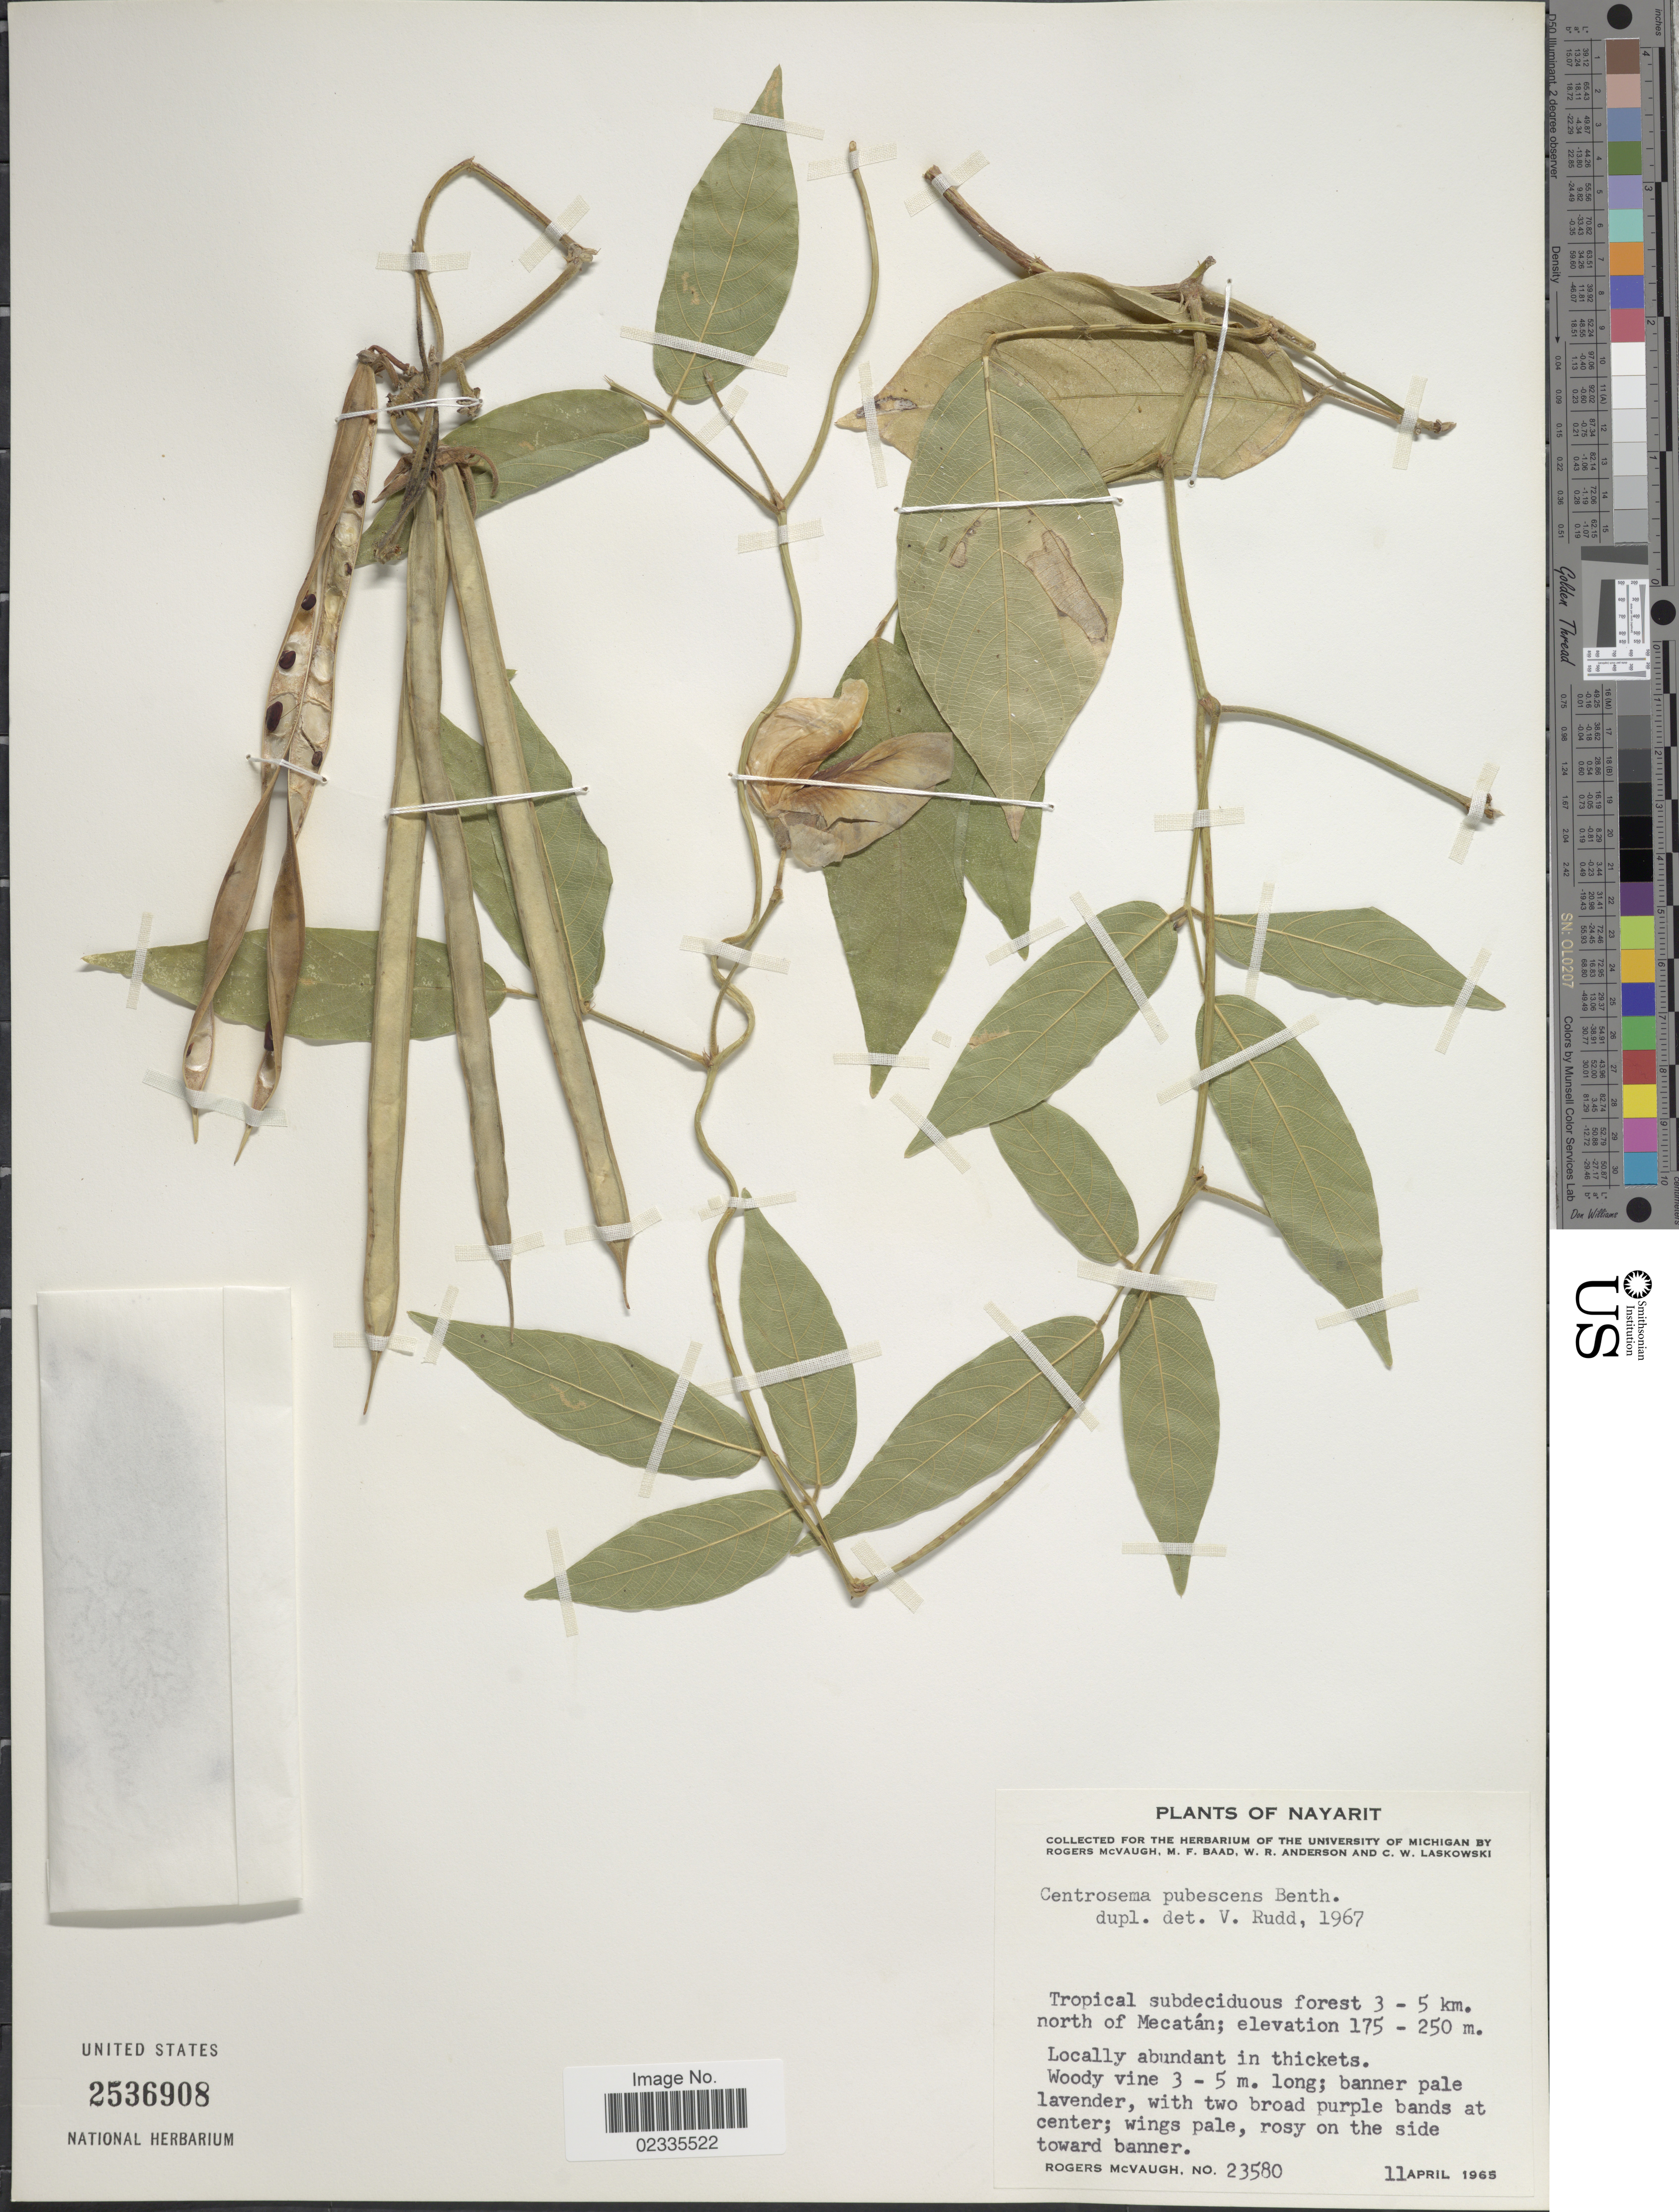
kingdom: Plantae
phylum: Tracheophyta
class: Magnoliopsida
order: Fabales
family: Fabaceae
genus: Centrosema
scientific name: Centrosema pubescens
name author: Benth.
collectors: R. McVaugh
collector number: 23580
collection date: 1965-04-11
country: Mexico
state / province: Nayarit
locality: Tropical subdeciduous forest 3-5 km. north of Mecatan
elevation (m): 175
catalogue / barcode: US 2536908